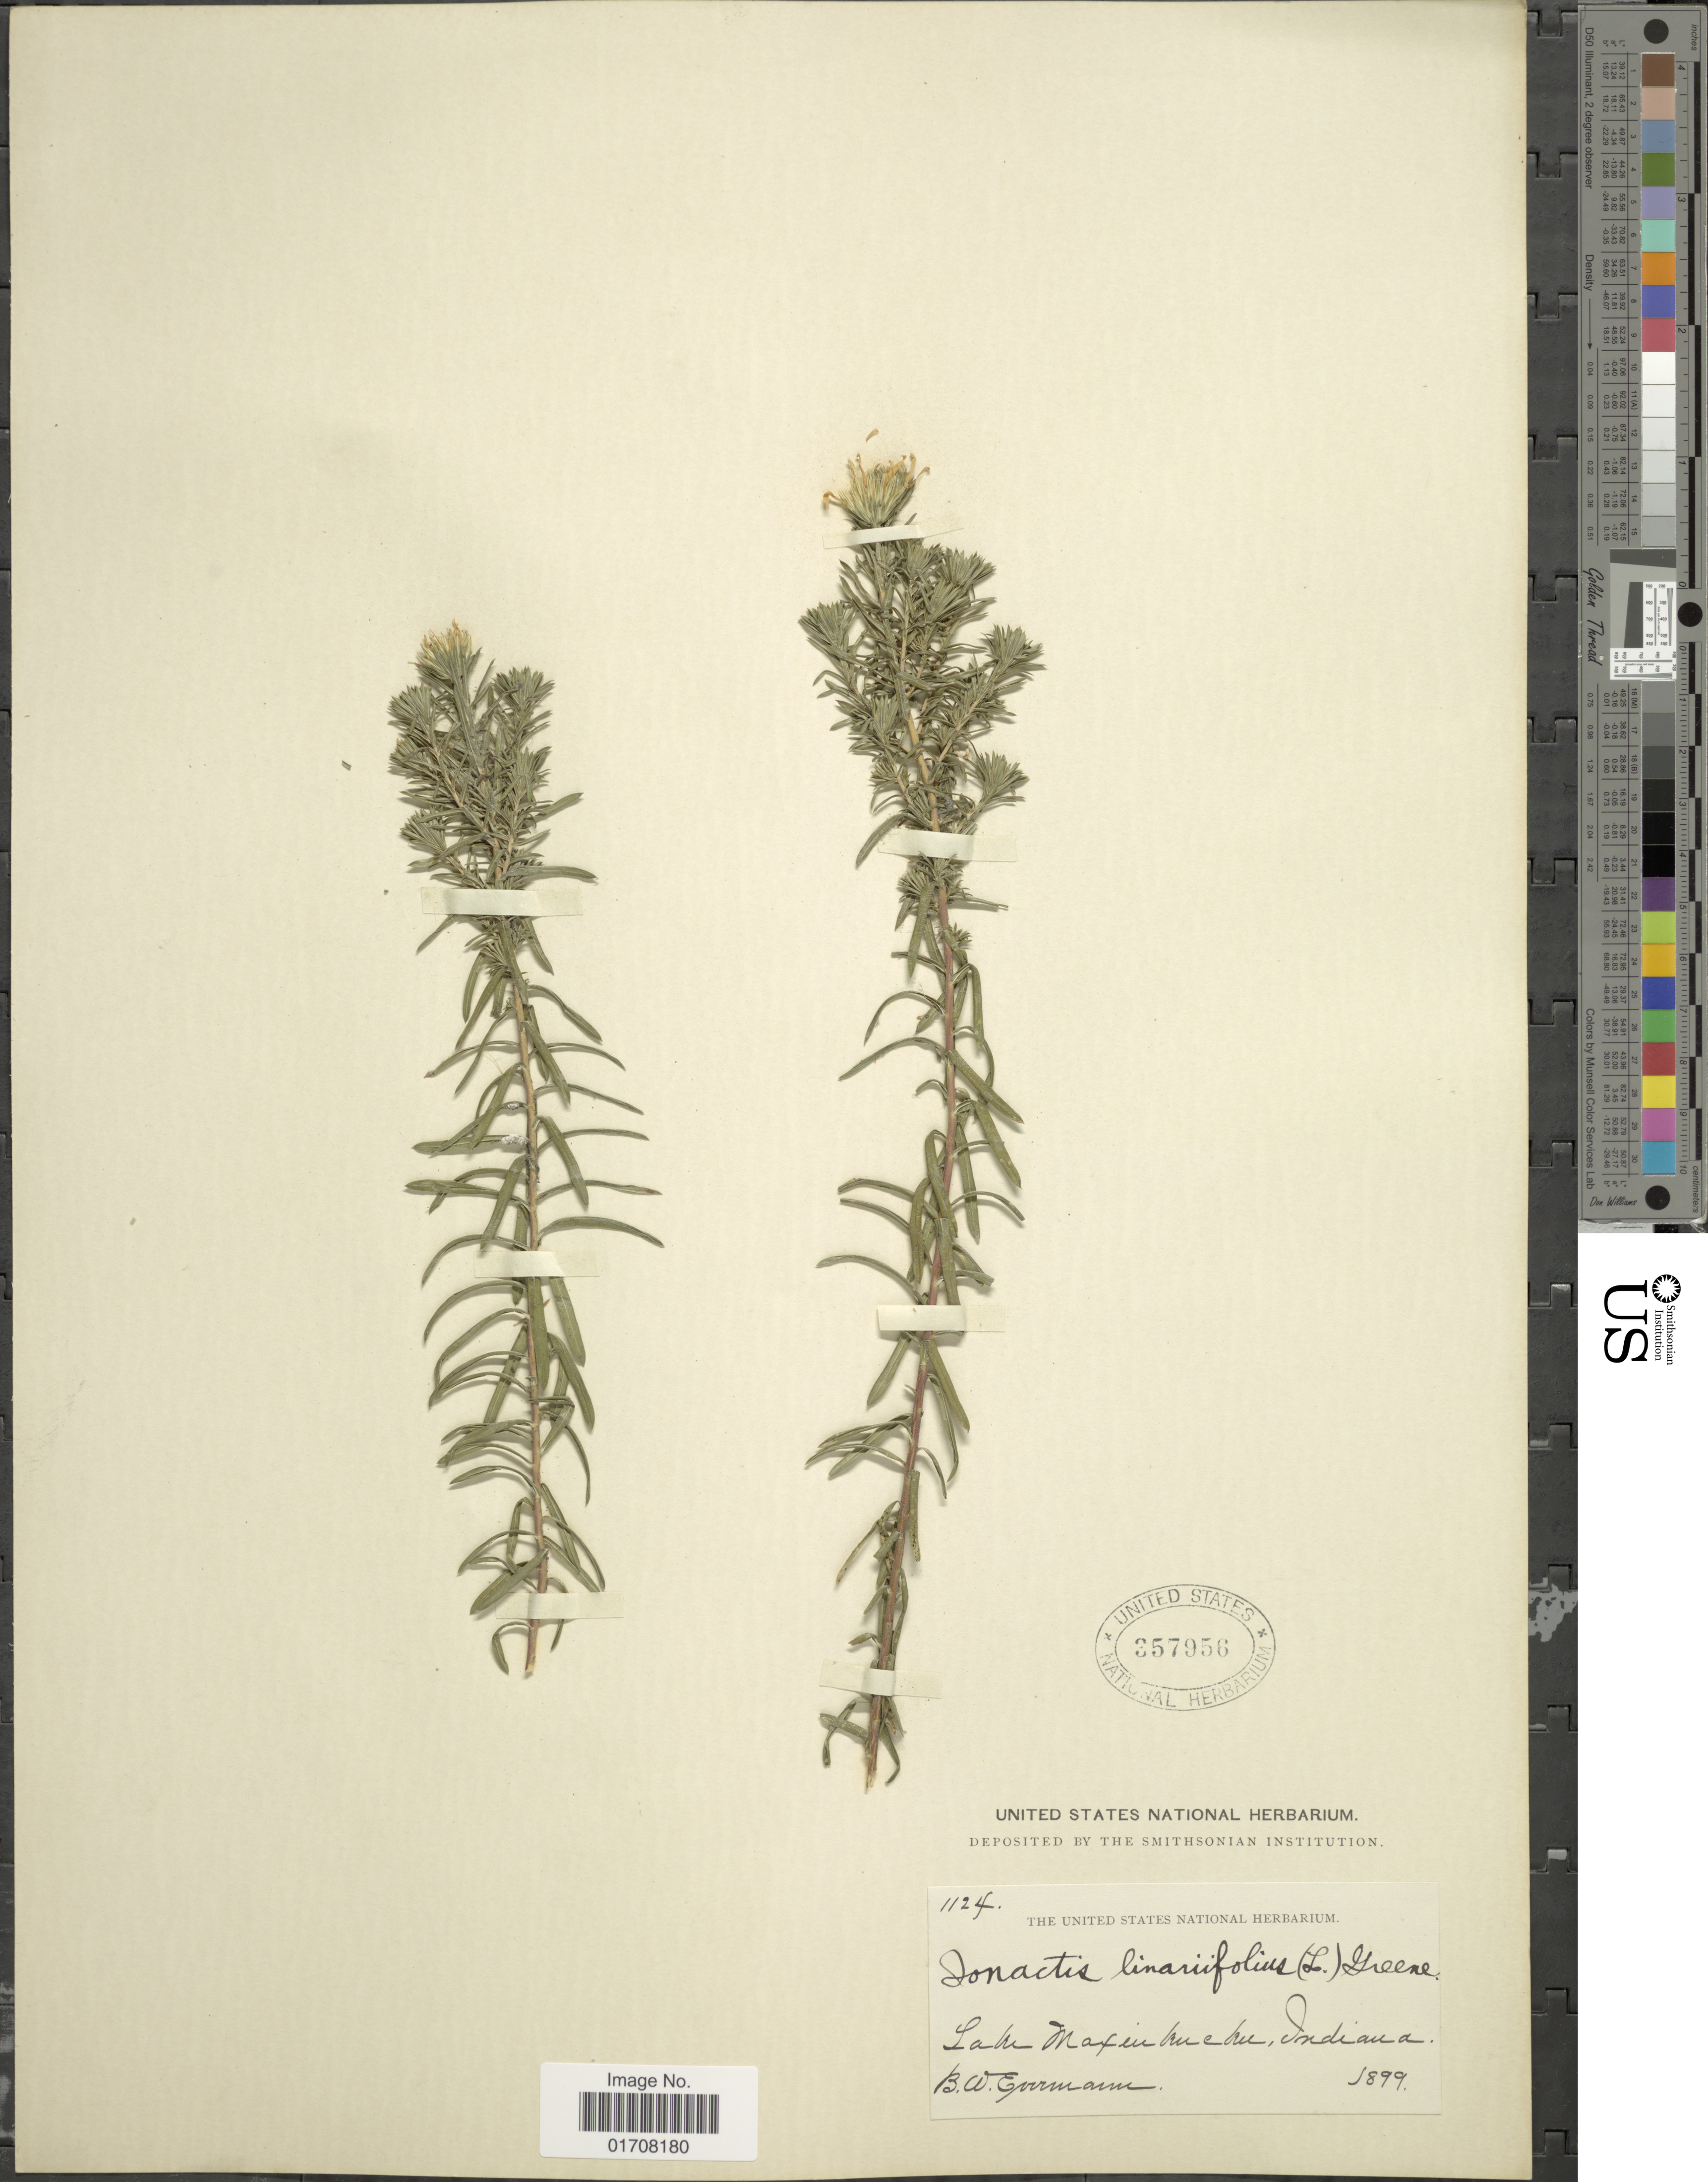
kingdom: Plantae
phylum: Tracheophyta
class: Magnoliopsida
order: Asterales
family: Asteraceae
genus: Ionactis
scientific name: Ionactis linariifolia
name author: (L.) Greene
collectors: B. W. Evermann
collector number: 1124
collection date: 1899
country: United States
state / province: Indiana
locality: Lake Maxinkuckee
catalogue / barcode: US 357956